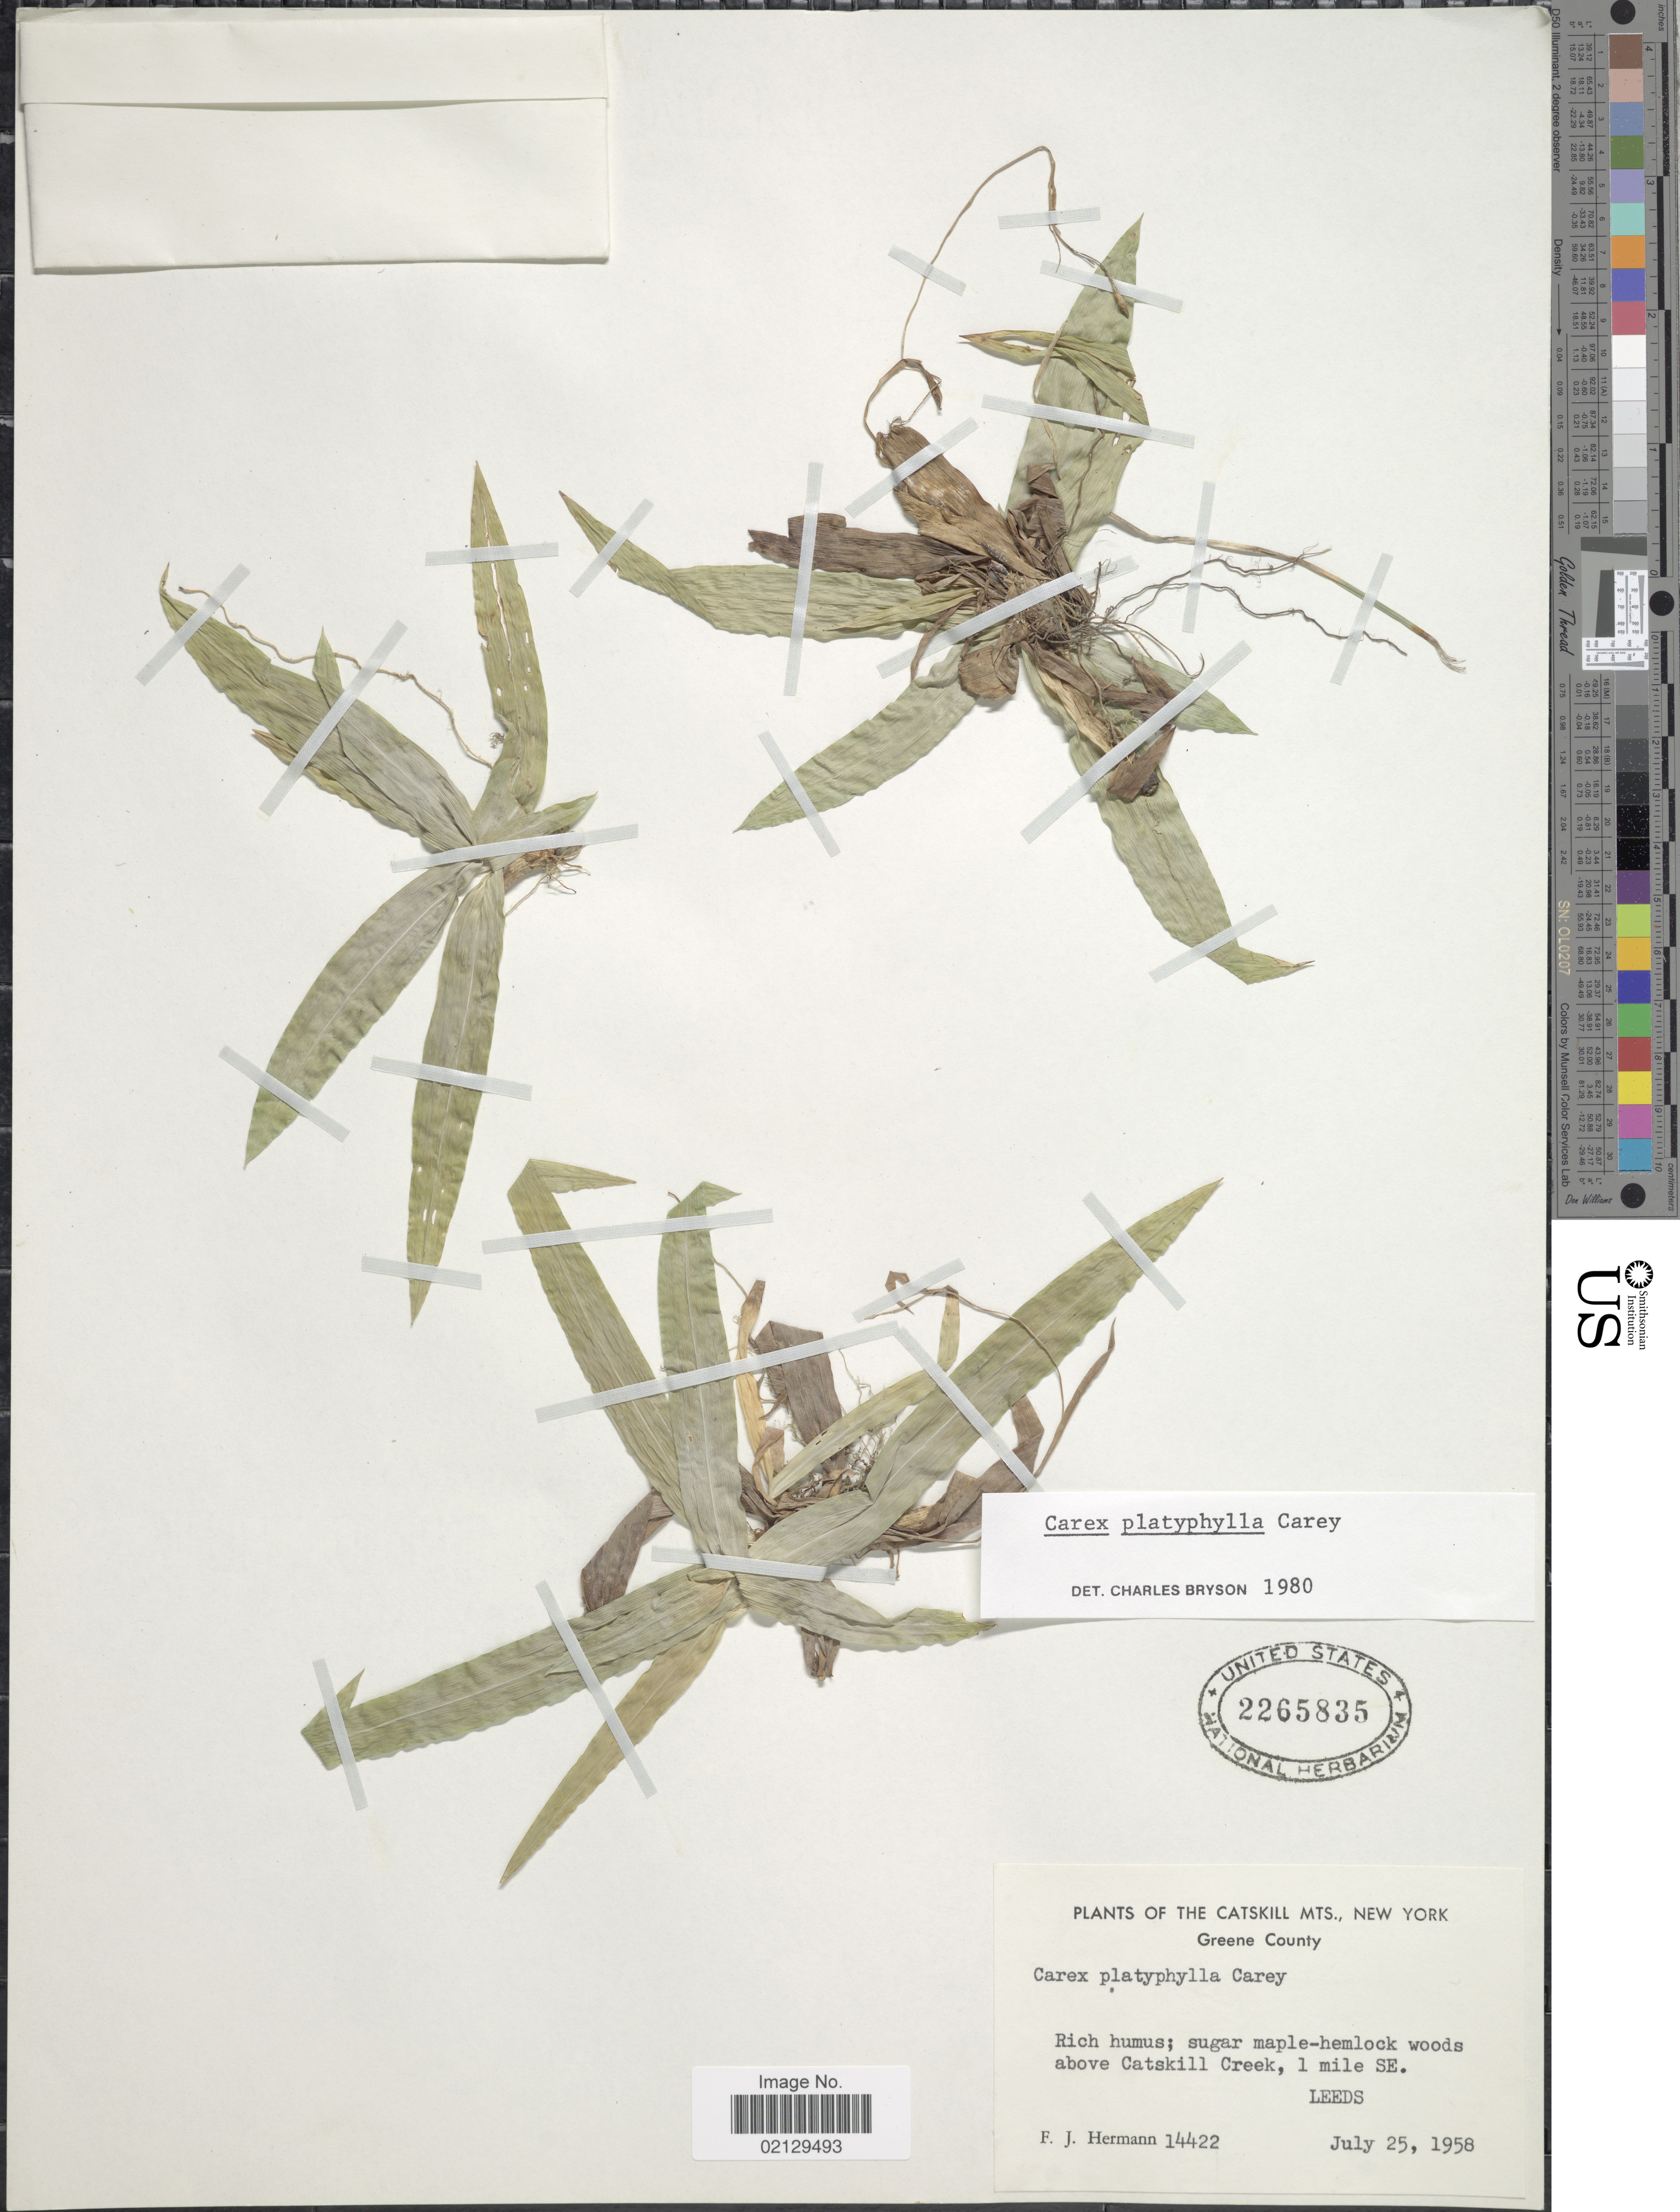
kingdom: Plantae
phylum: Tracheophyta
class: Liliopsida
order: Poales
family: Cyperaceae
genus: Carex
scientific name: Carex platyphylla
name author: J. Carey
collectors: F. J. Hermann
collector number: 14422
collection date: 1958-07-25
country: United States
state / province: New York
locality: The Catskill Mts., New York, Greene County, Rich humus, sugar maple-hemlock woods above Catskill Creek, 1 mile SE Leeds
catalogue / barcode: US 2265835